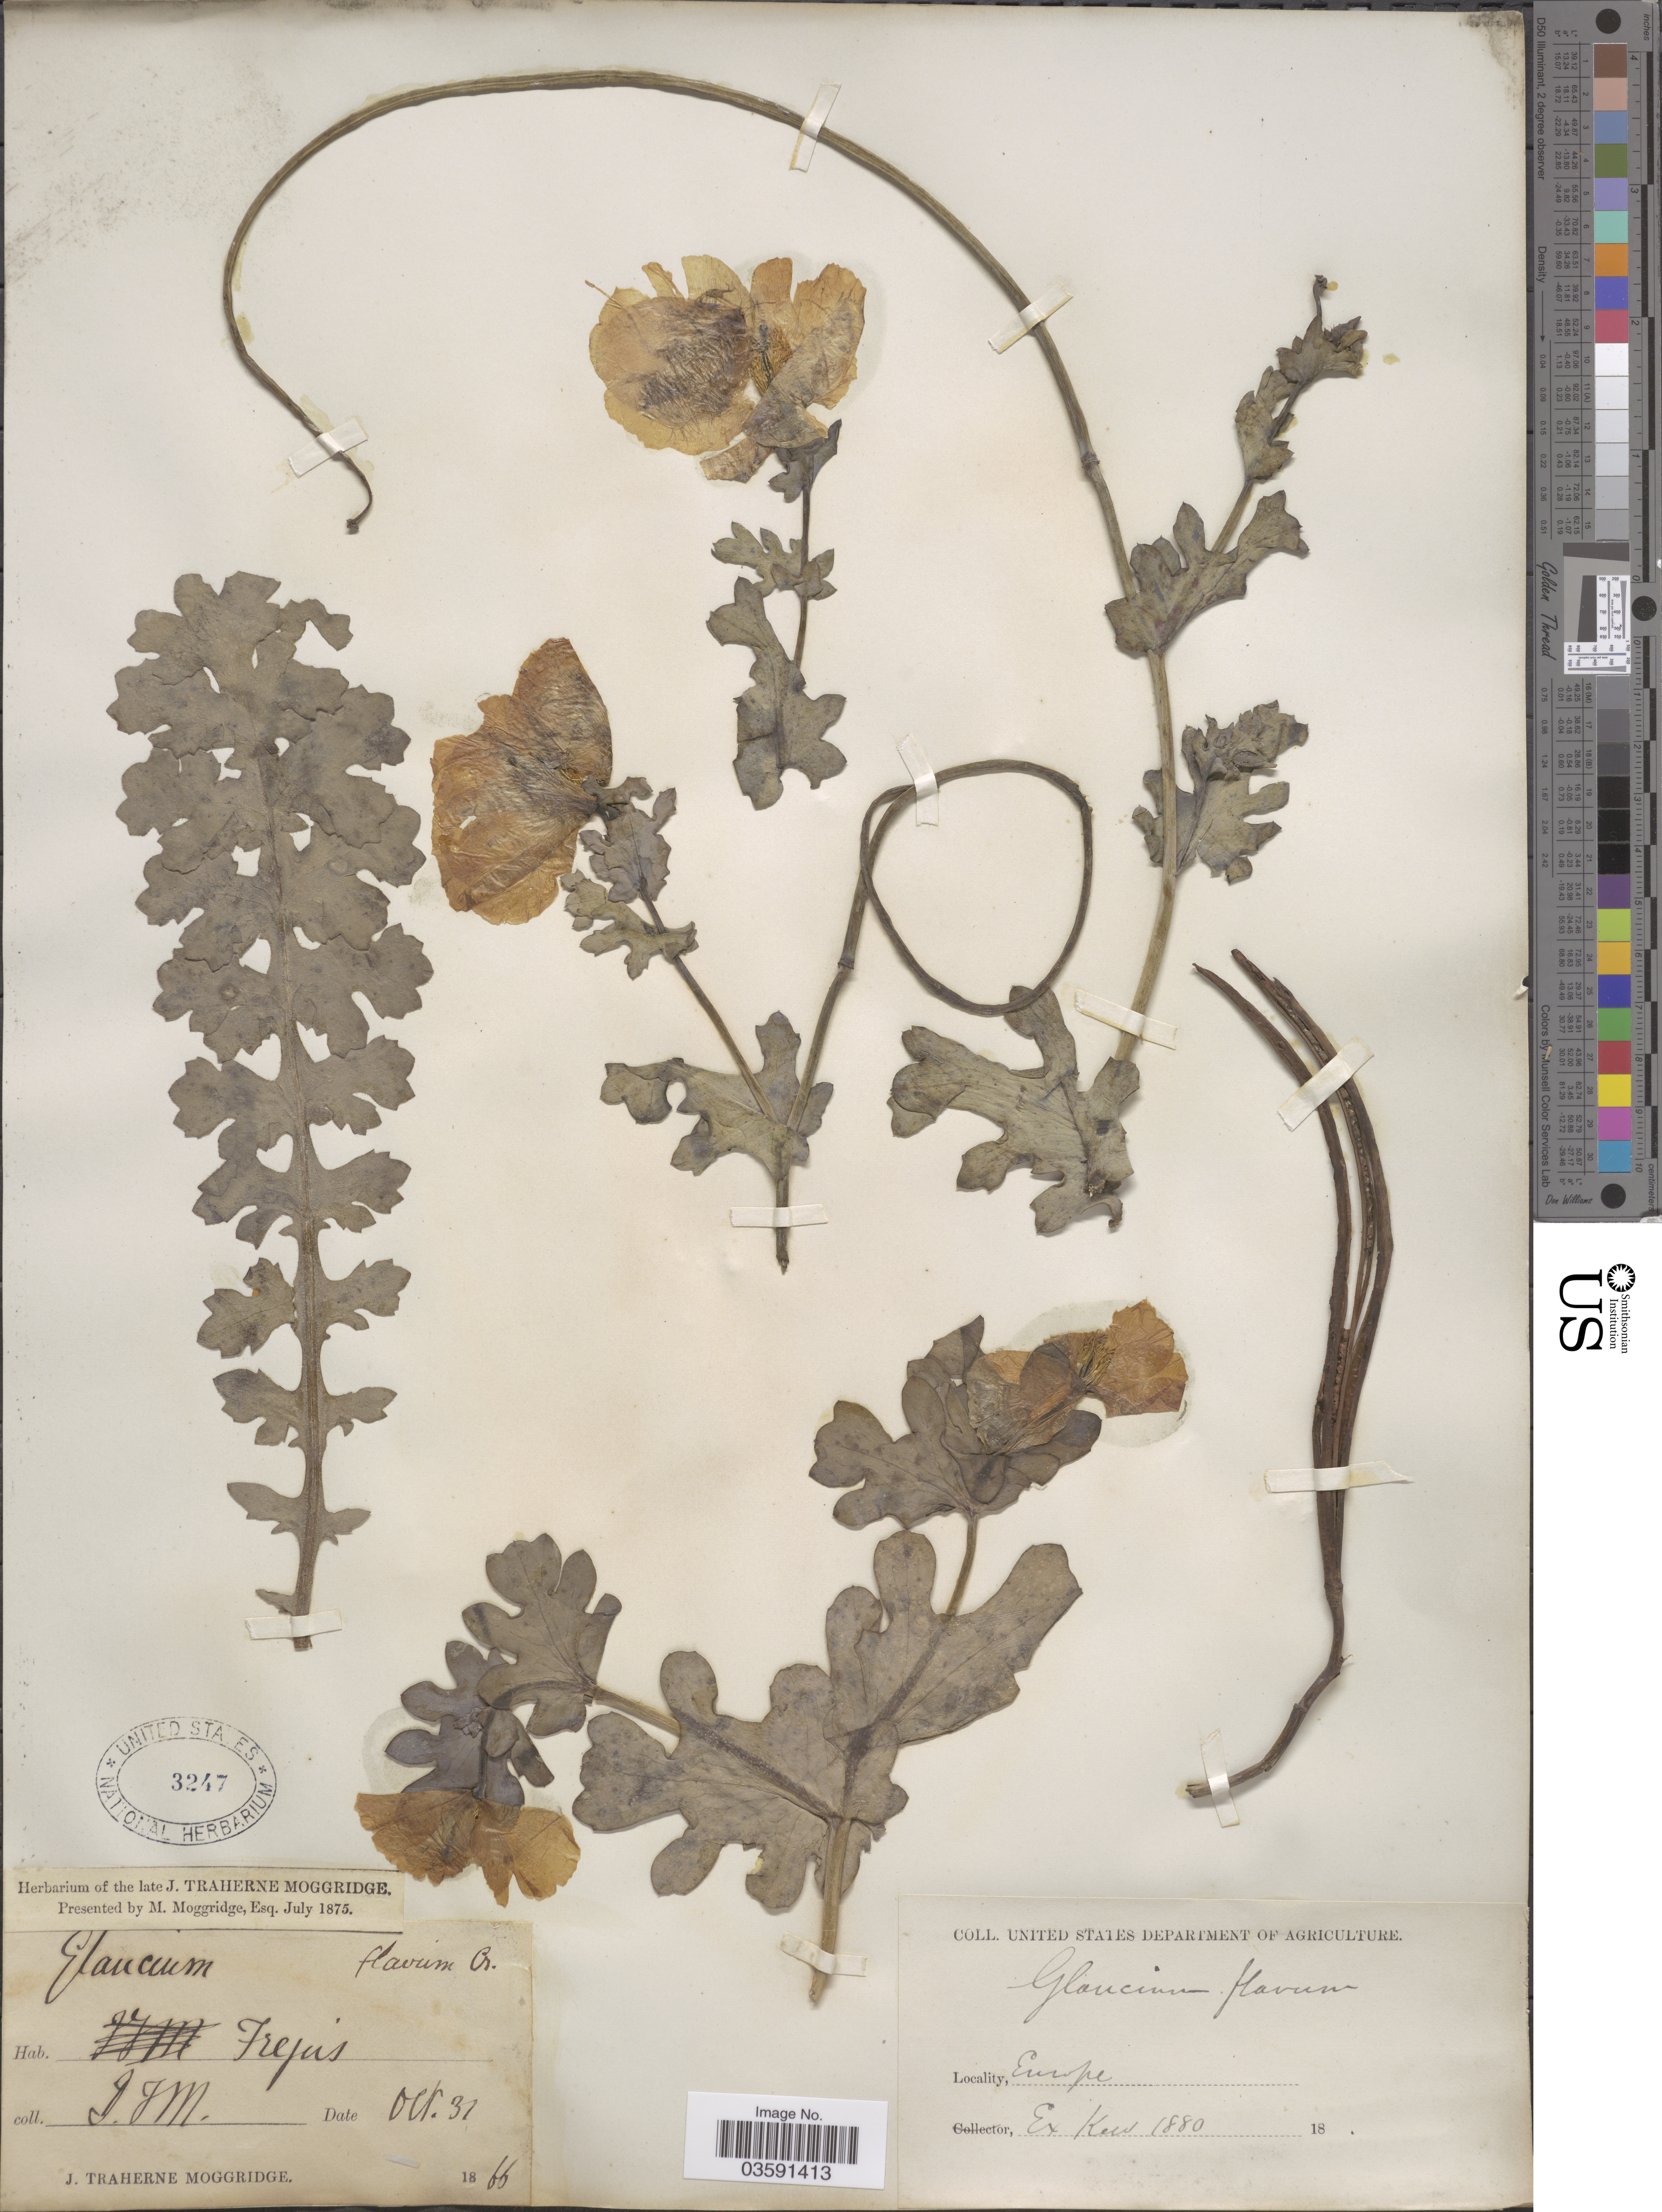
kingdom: Plantae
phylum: Tracheophyta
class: Magnoliopsida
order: Ranunculales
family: Papaveraceae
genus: Glaucium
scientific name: Glaucium flavum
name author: Crantz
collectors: J. T. Moggridge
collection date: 1866-10-31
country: France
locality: Europe. Frejus.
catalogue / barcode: US 3247